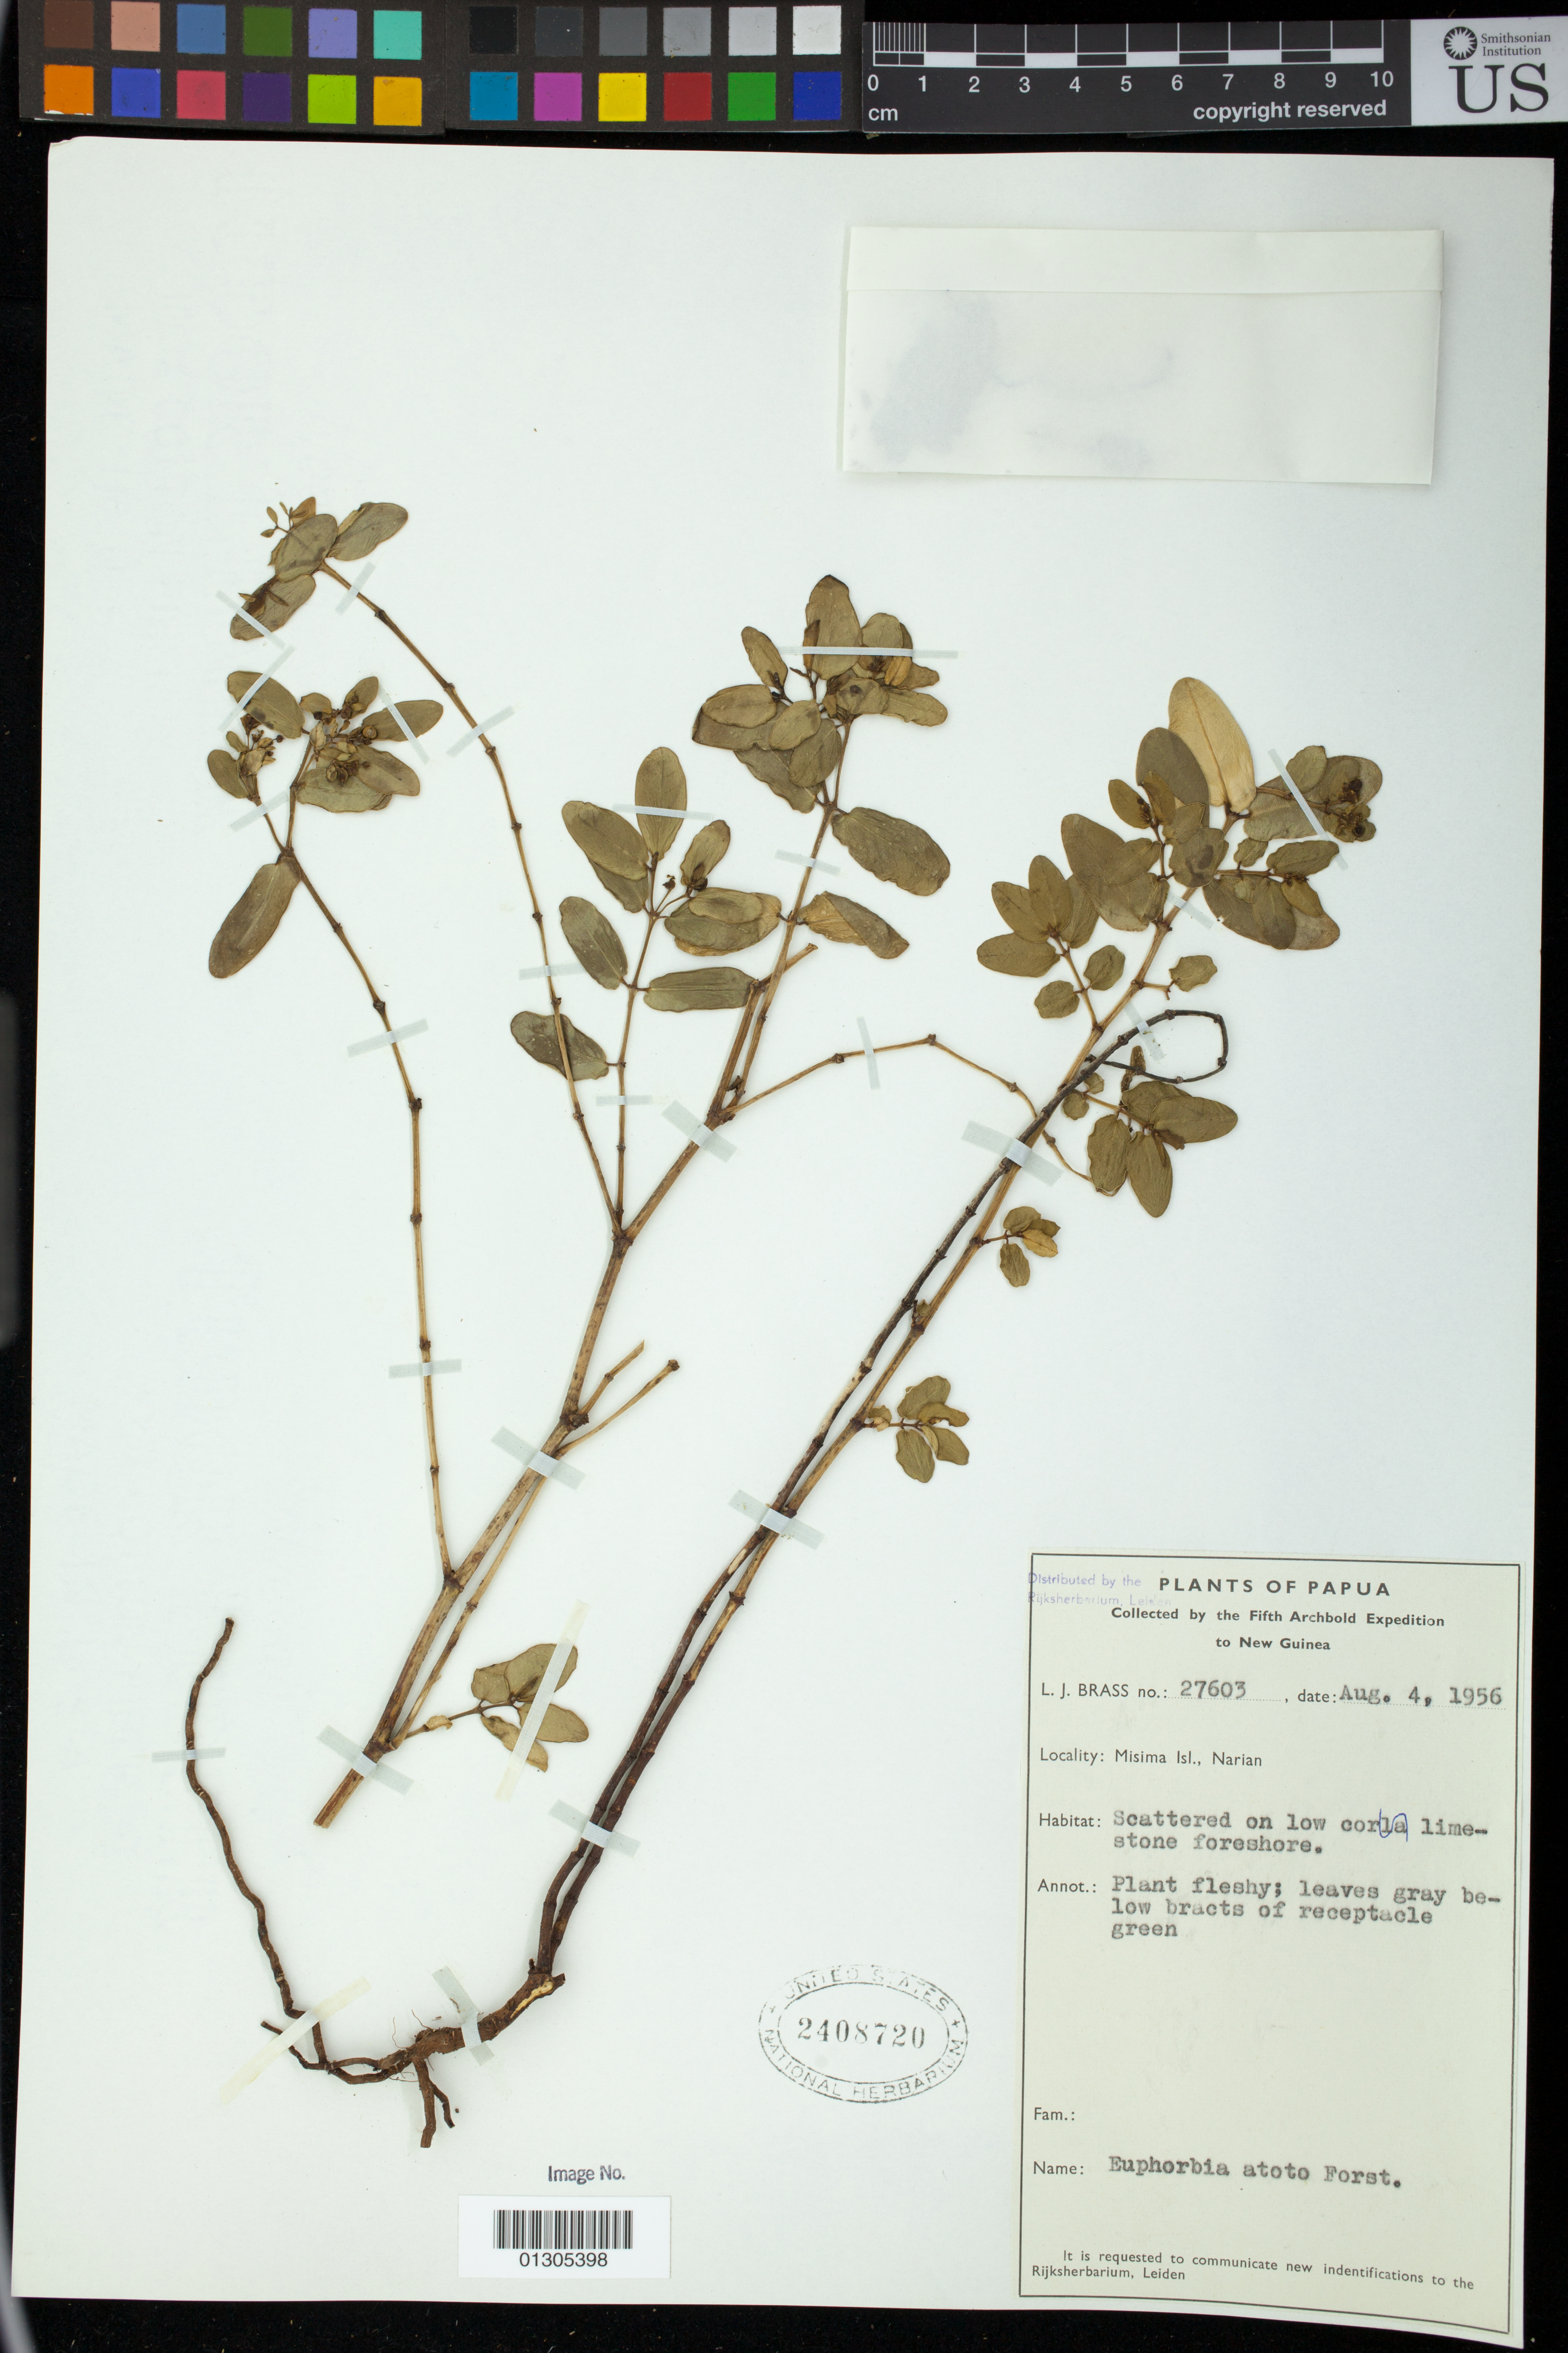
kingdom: Plantae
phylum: Tracheophyta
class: Magnoliopsida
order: Malpighiales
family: Euphorbiaceae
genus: Euphorbia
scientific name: Euphorbia chamissonis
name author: (Klotzsch ex Klotzsch & Garcke) Boiss.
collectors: L. J. Brass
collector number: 27603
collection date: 1956-08-04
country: Papua New Guinea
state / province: Milne Bay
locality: Misima Isl., Narian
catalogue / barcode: US 2408720